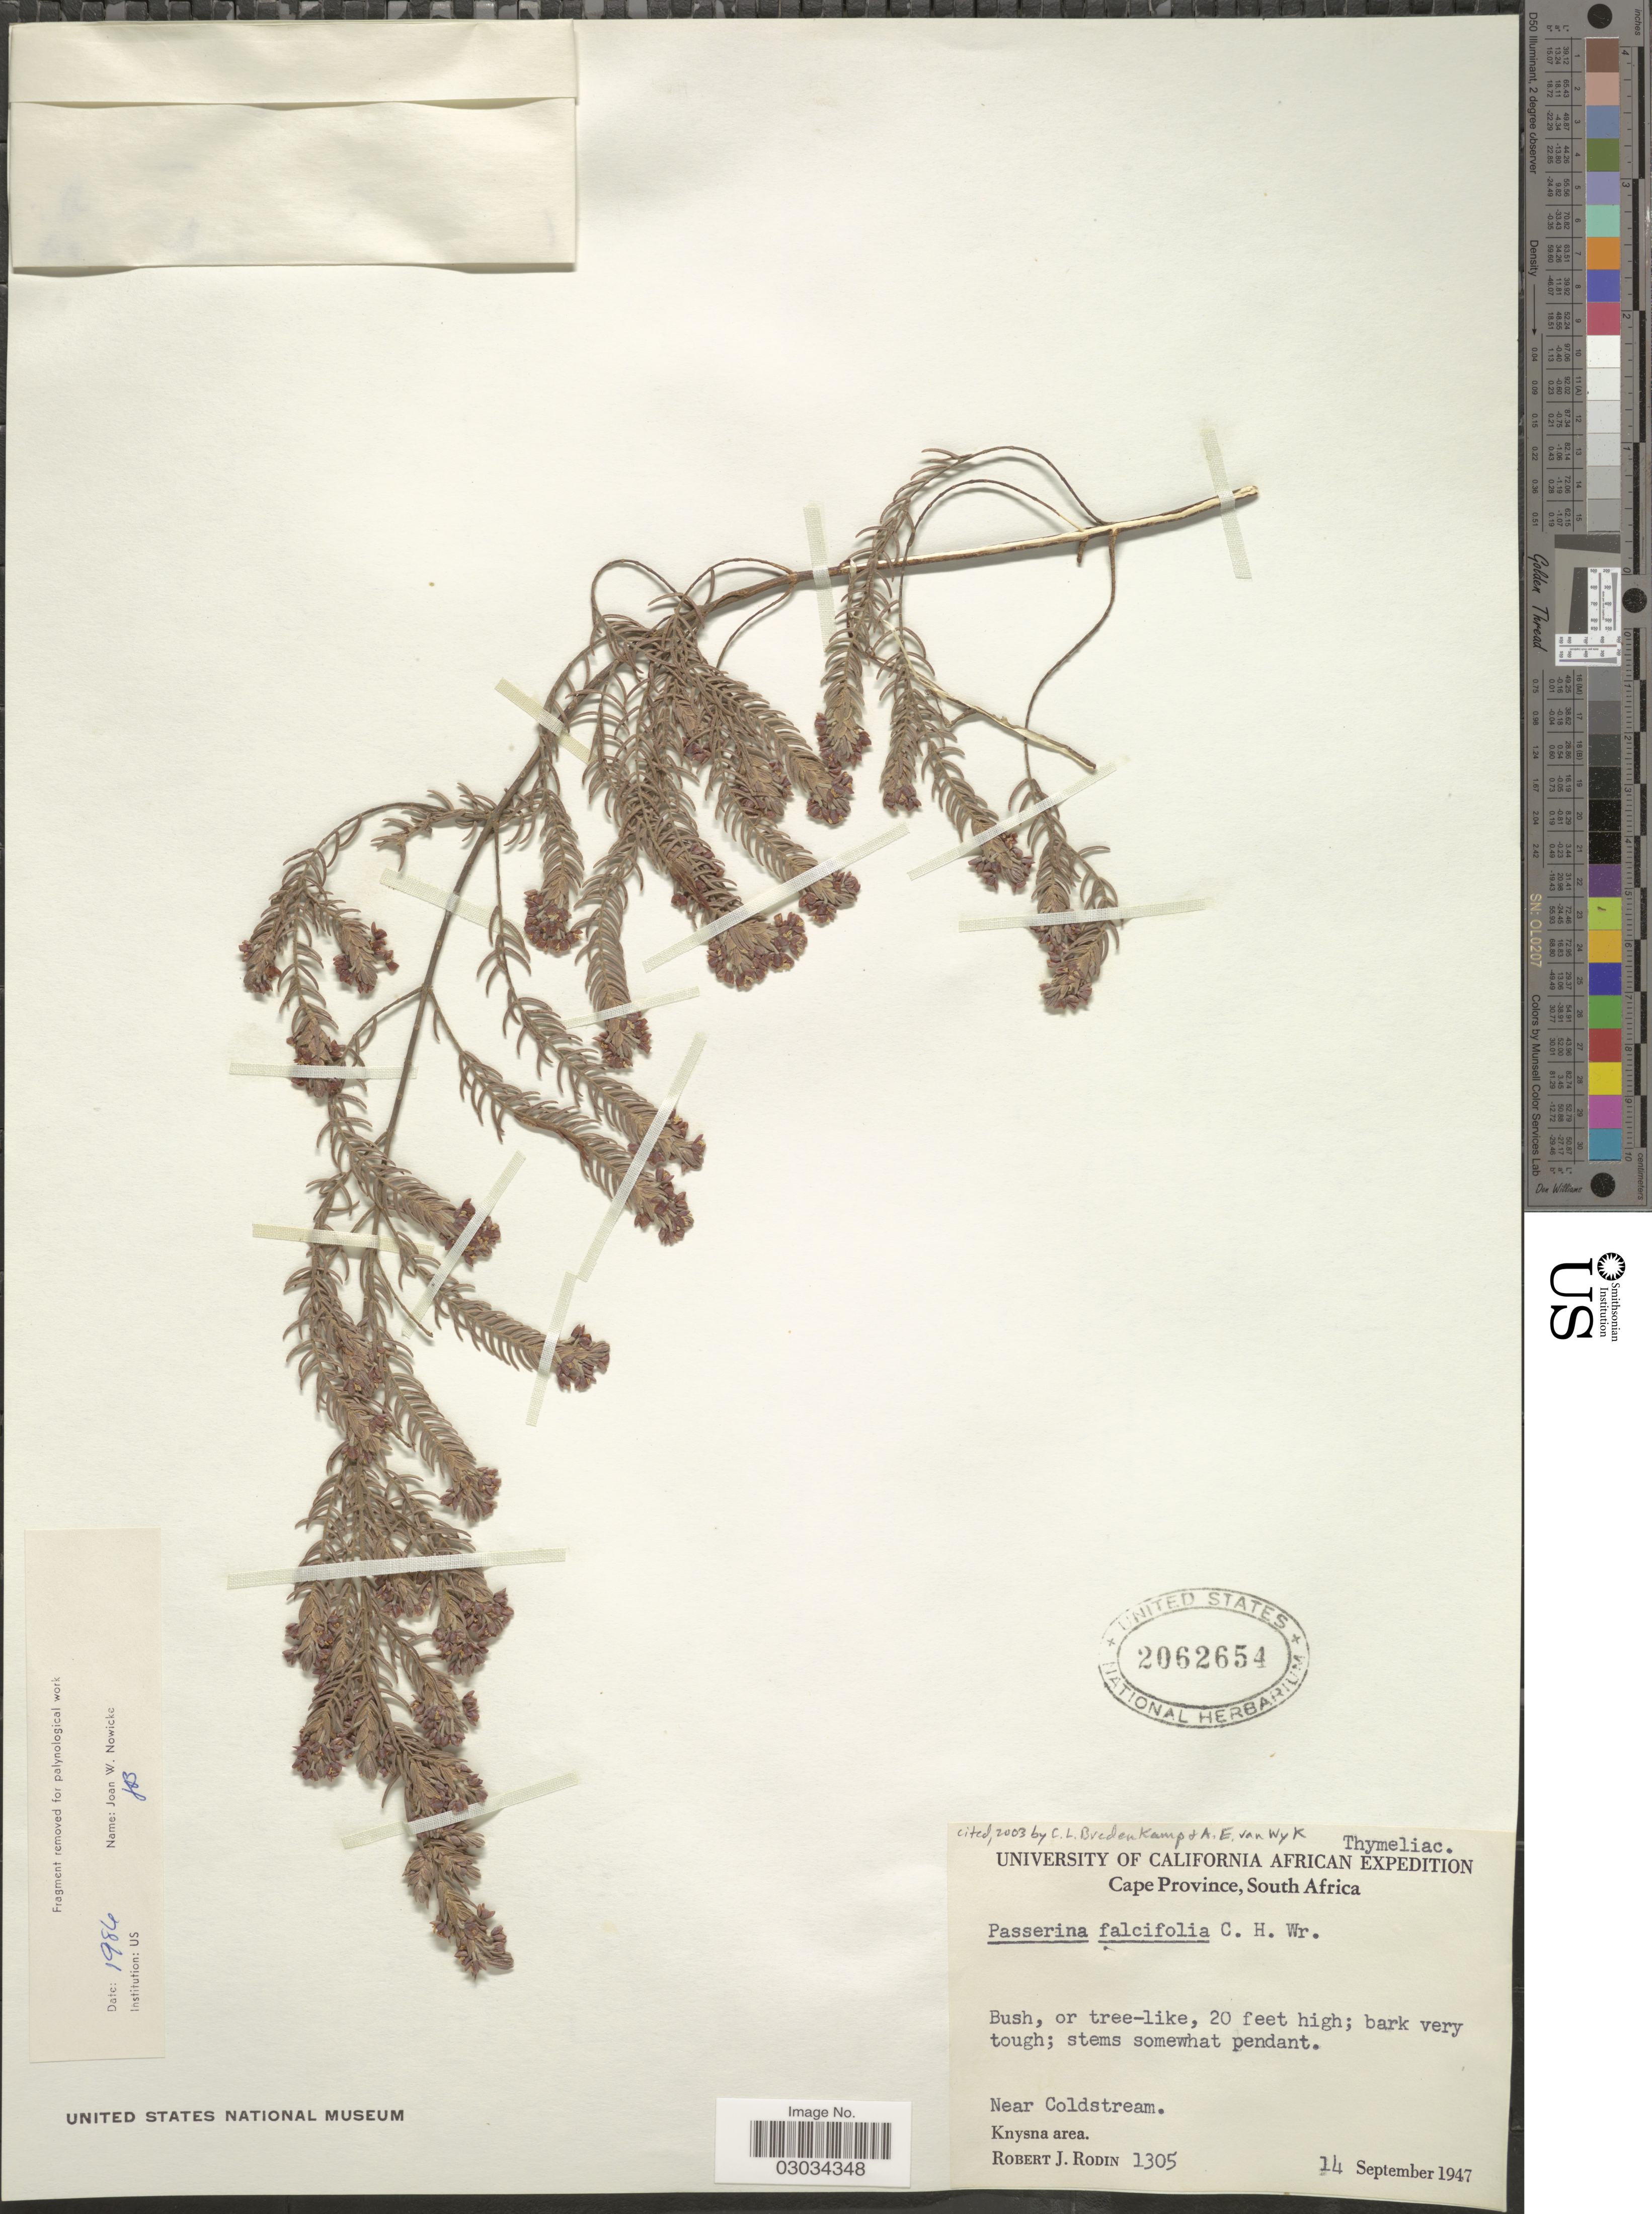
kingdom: Plantae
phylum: Tracheophyta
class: Magnoliopsida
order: Malvales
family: Thymelaeaceae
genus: Passerina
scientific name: Passerina falcifolia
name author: (Meisn.) C.H. Wright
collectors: R. J. Rodin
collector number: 1305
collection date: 1947-09-14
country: South Africa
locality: Near Coldstream. Knysna area.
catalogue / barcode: US 2062654